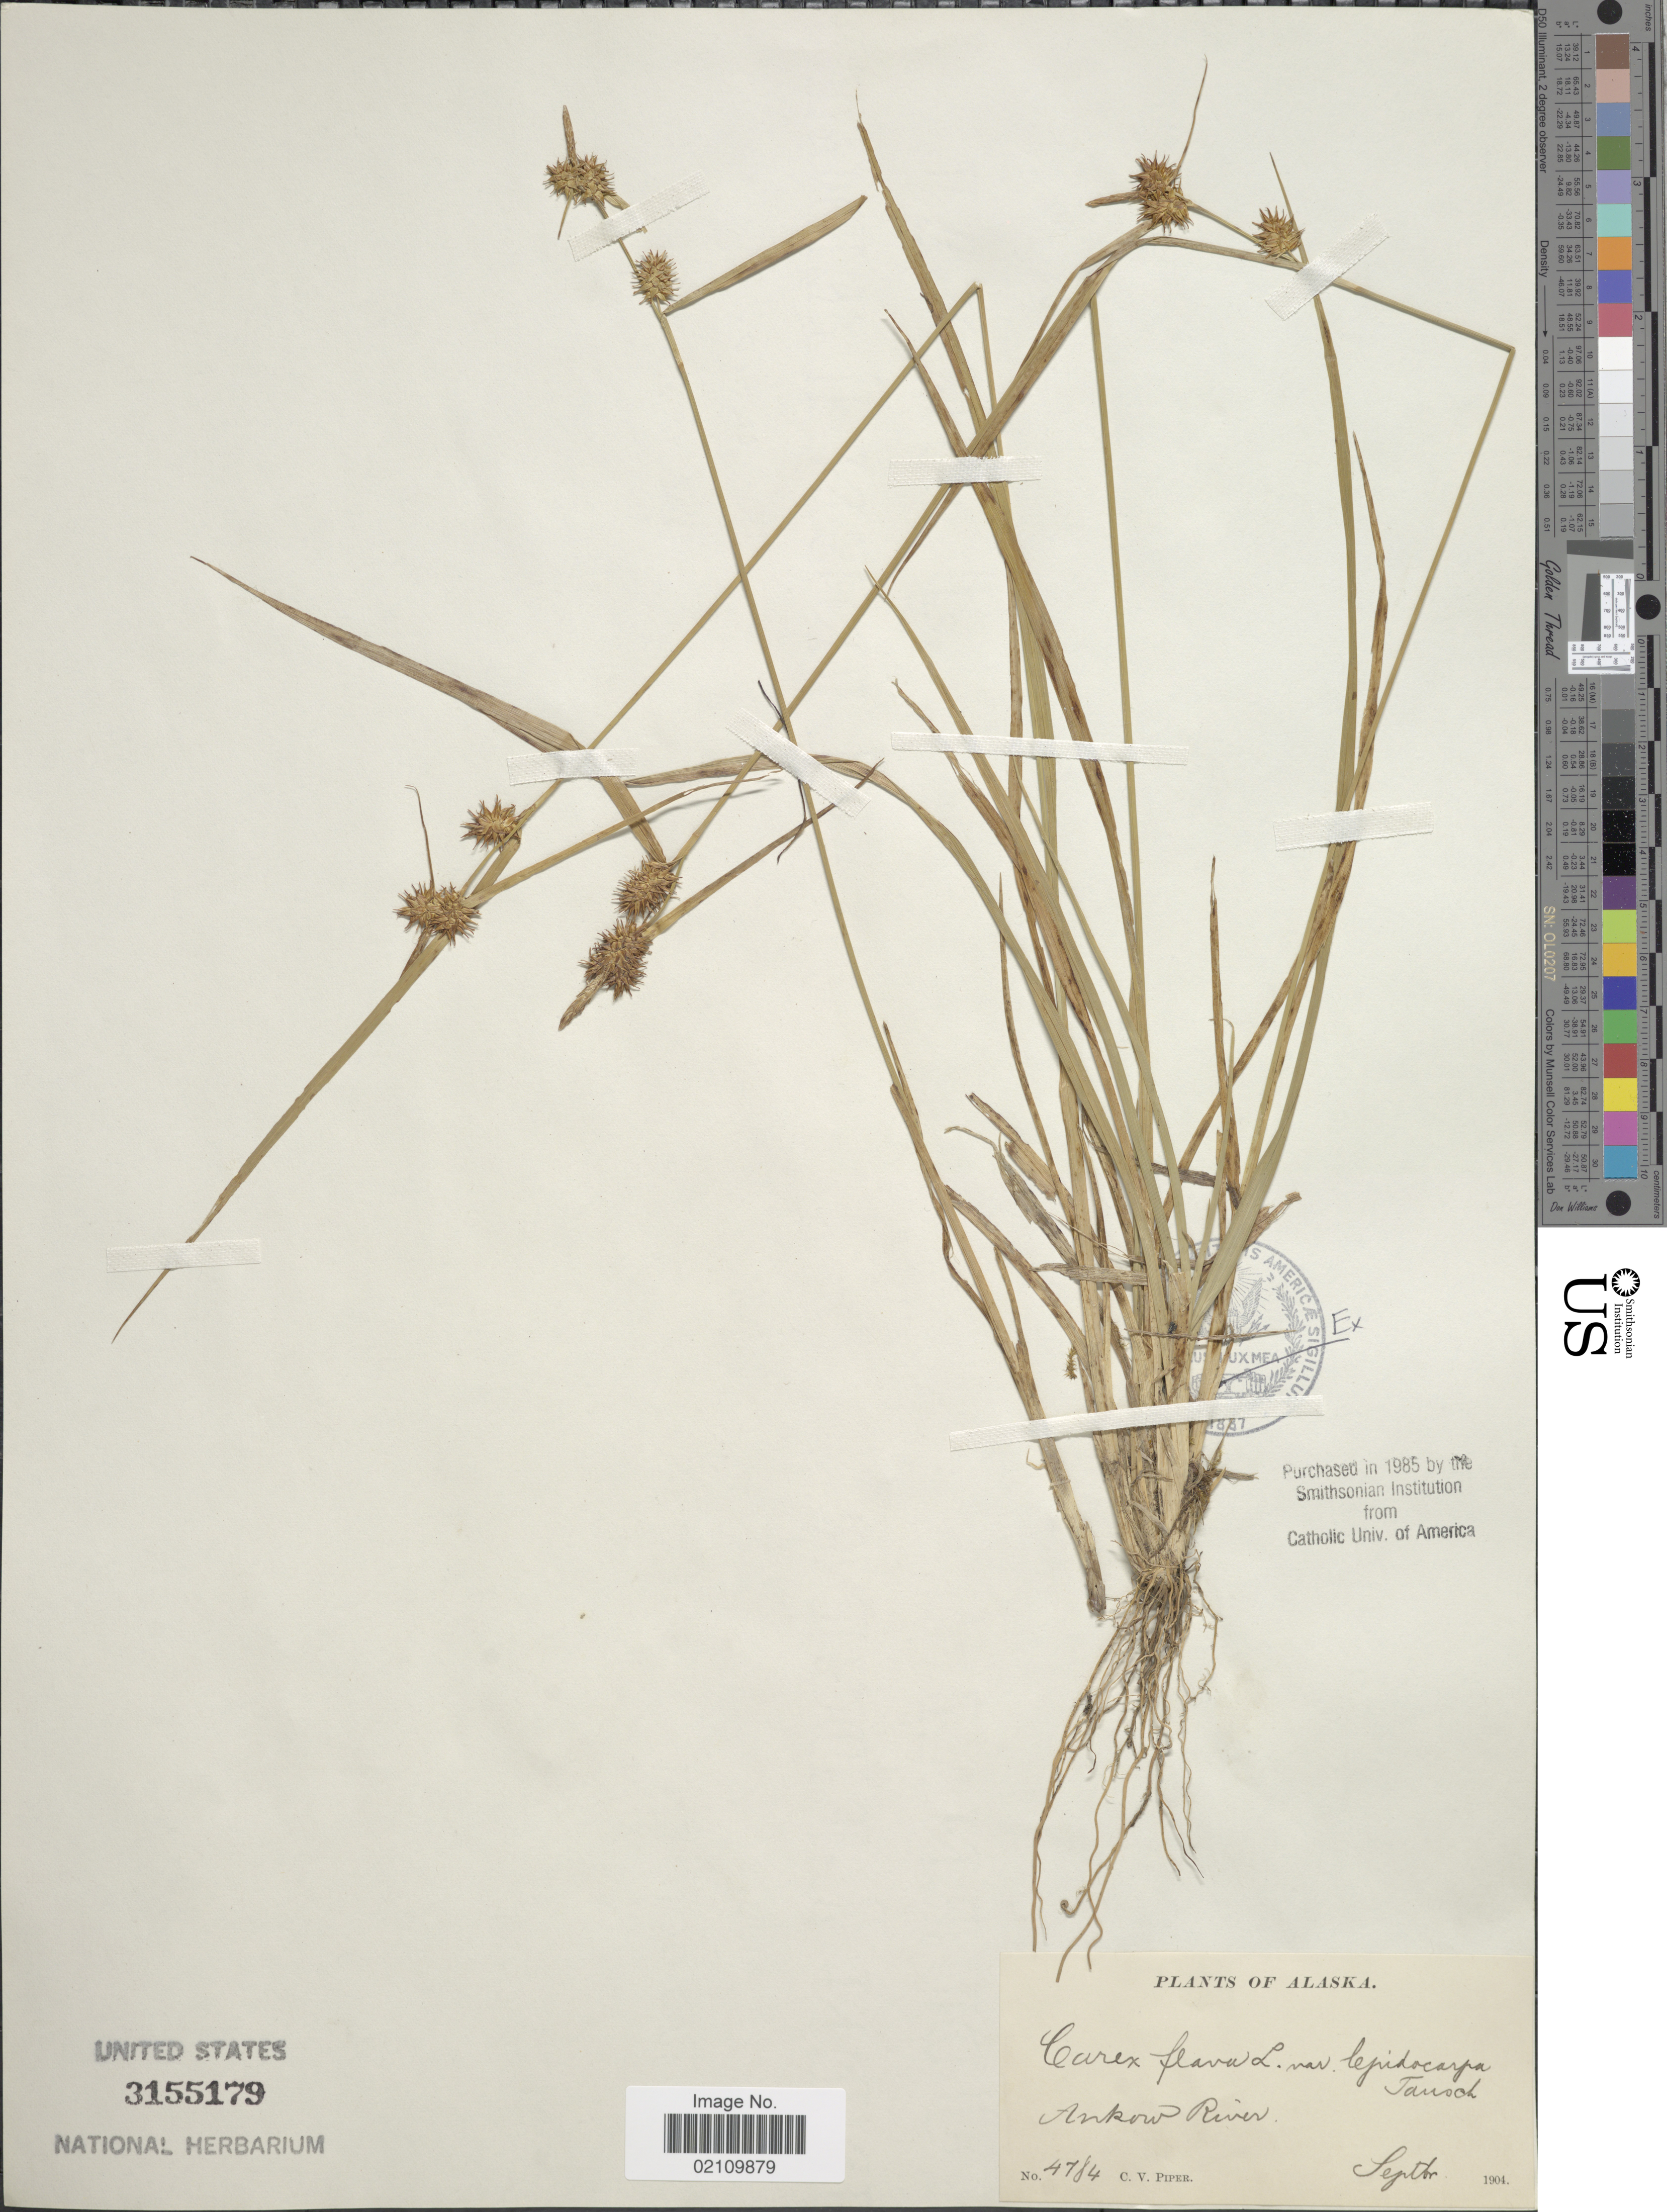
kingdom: Plantae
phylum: Tracheophyta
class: Liliopsida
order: Poales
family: Cyperaceae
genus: Carex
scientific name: Carex flava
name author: L.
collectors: C. V. Piper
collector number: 4784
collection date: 1904-09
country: United States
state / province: Alaska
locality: Ankow River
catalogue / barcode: US 3155179